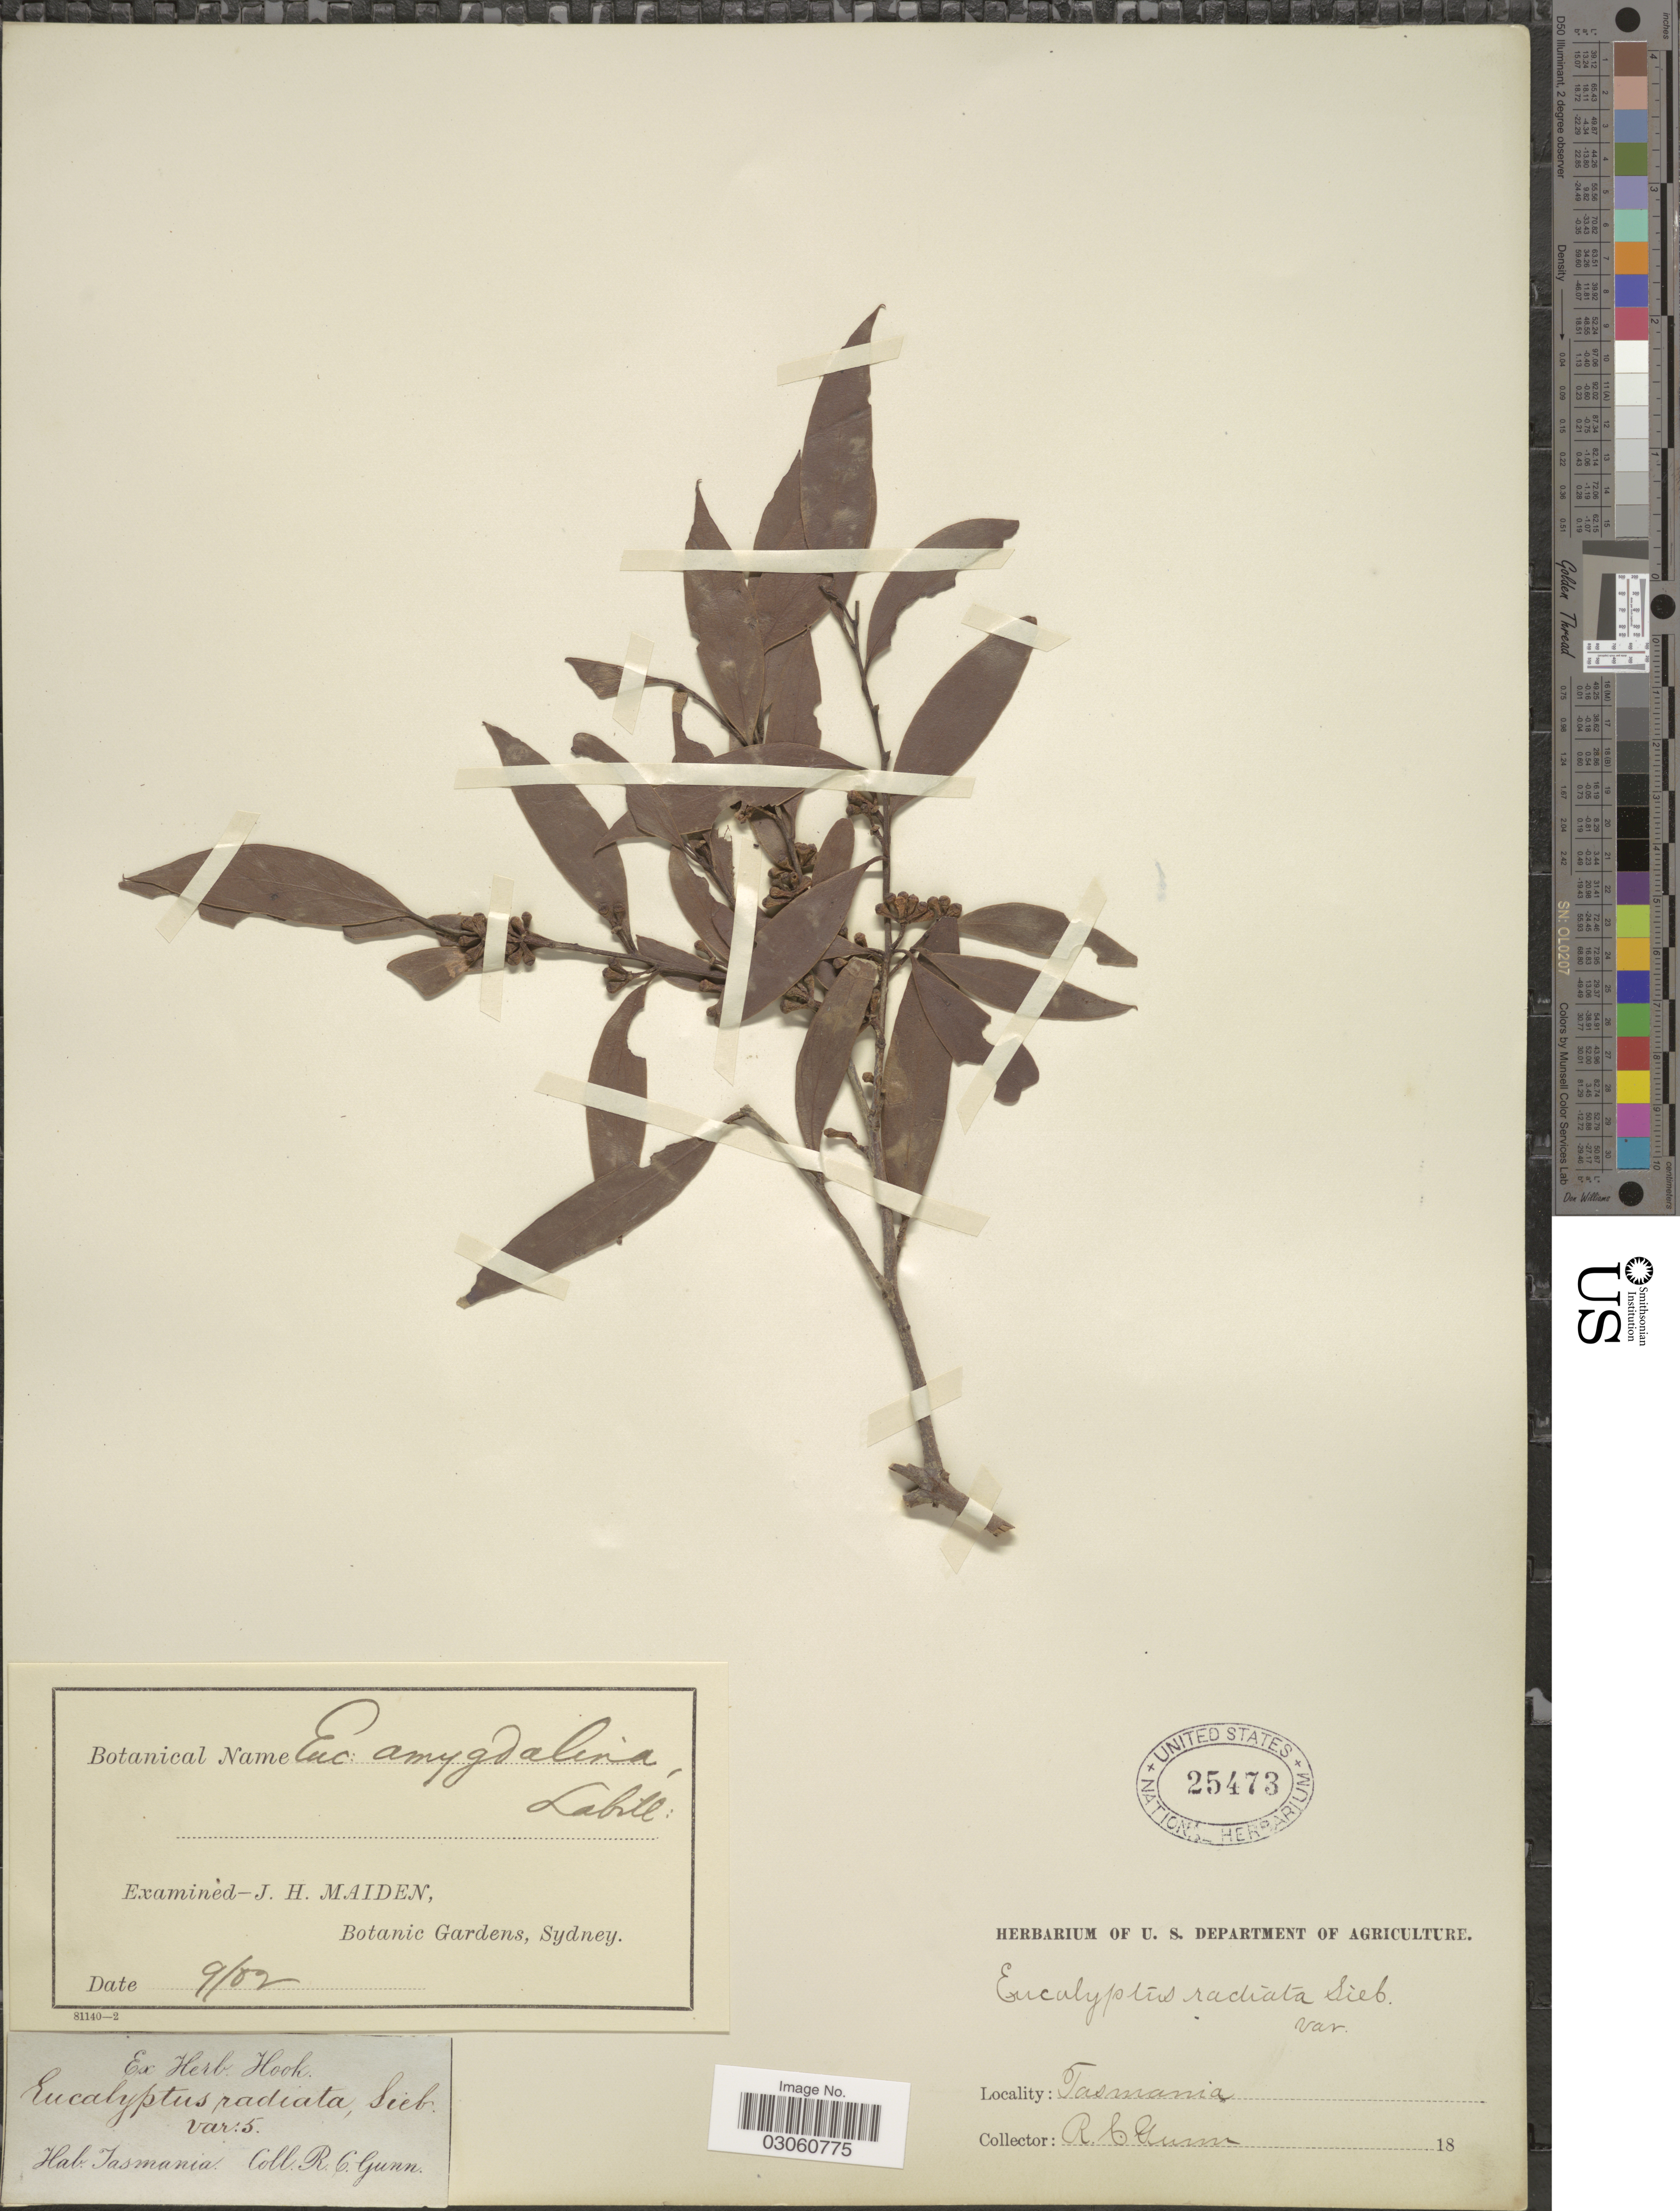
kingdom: Plantae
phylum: Tracheophyta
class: Magnoliopsida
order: Myrtales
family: Myrtaceae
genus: Eucalyptus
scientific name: Eucalyptus amygdalina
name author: Labill.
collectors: R. Gunn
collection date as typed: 18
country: Australia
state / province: Tasmania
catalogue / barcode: US 25473